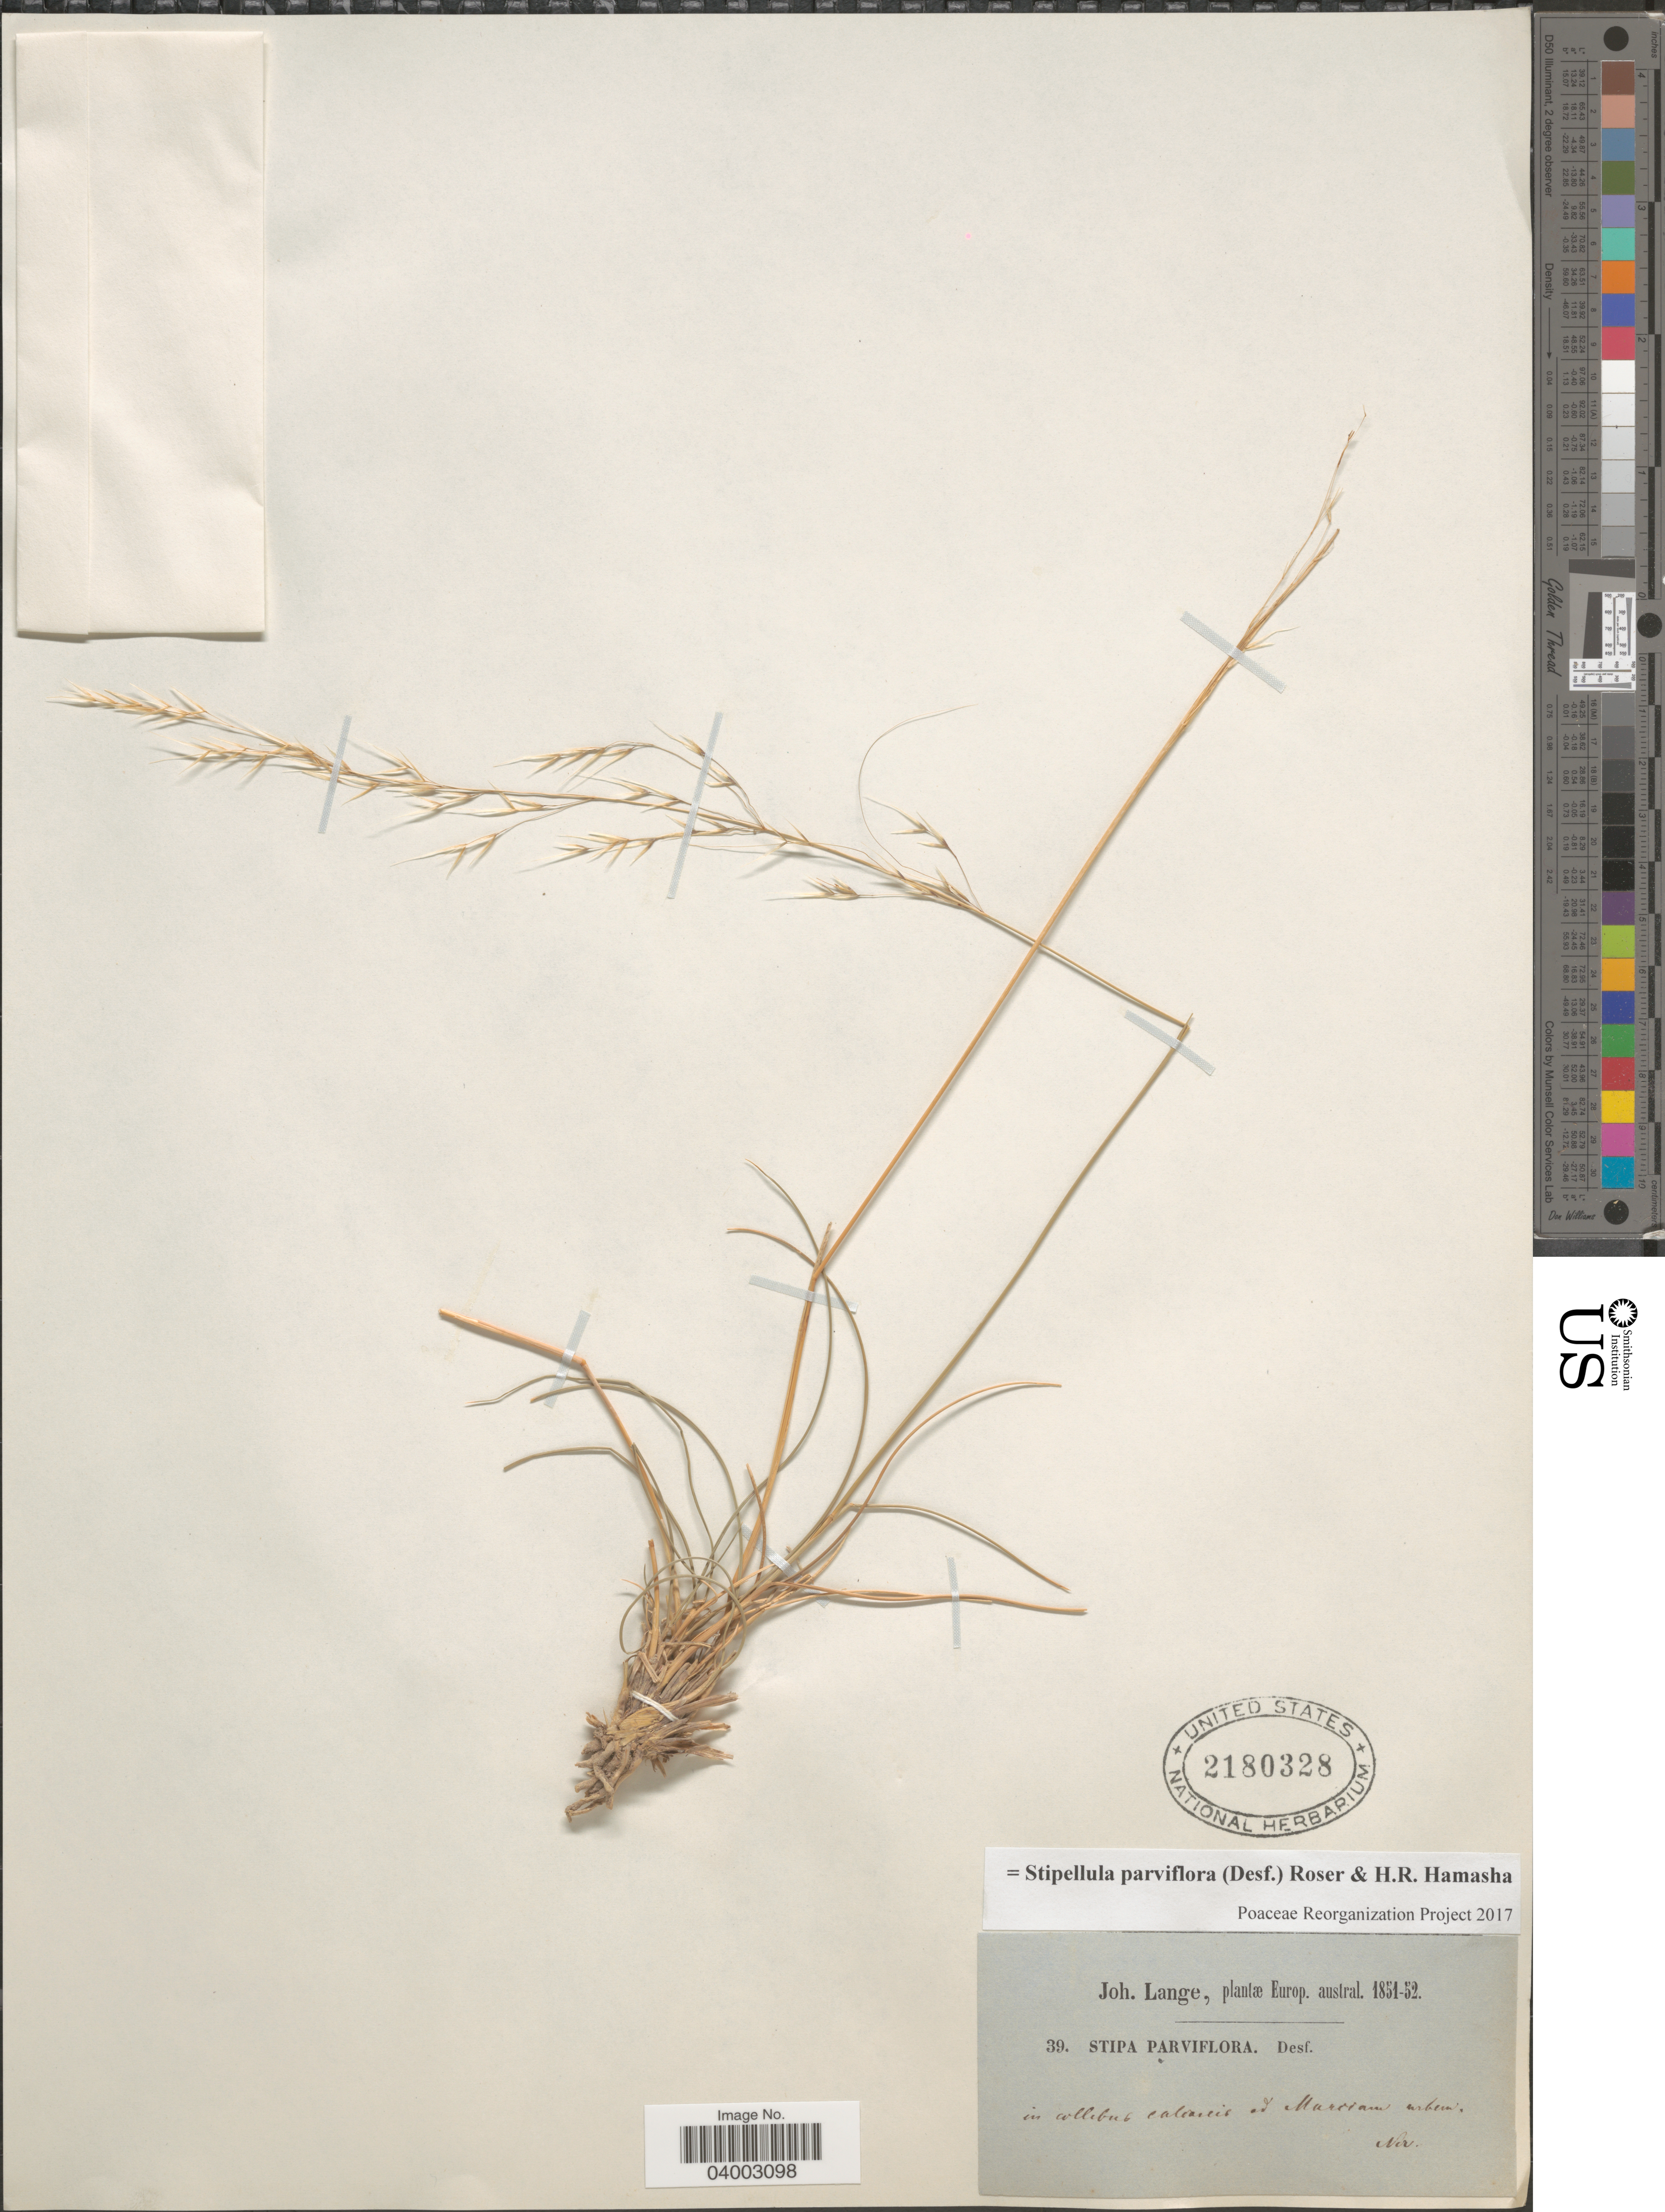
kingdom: Plantae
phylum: Tracheophyta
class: Liliopsida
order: Poales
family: Poaceae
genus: Stipellula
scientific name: Stipellula parviflora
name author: (Desf.) Röser & H. R. Hamasha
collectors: J. M. C. Lange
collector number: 39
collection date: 1851-11/1852-11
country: Spain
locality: Europ. austral. In collibus calcareis ad Murciam urbem.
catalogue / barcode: US 2180328